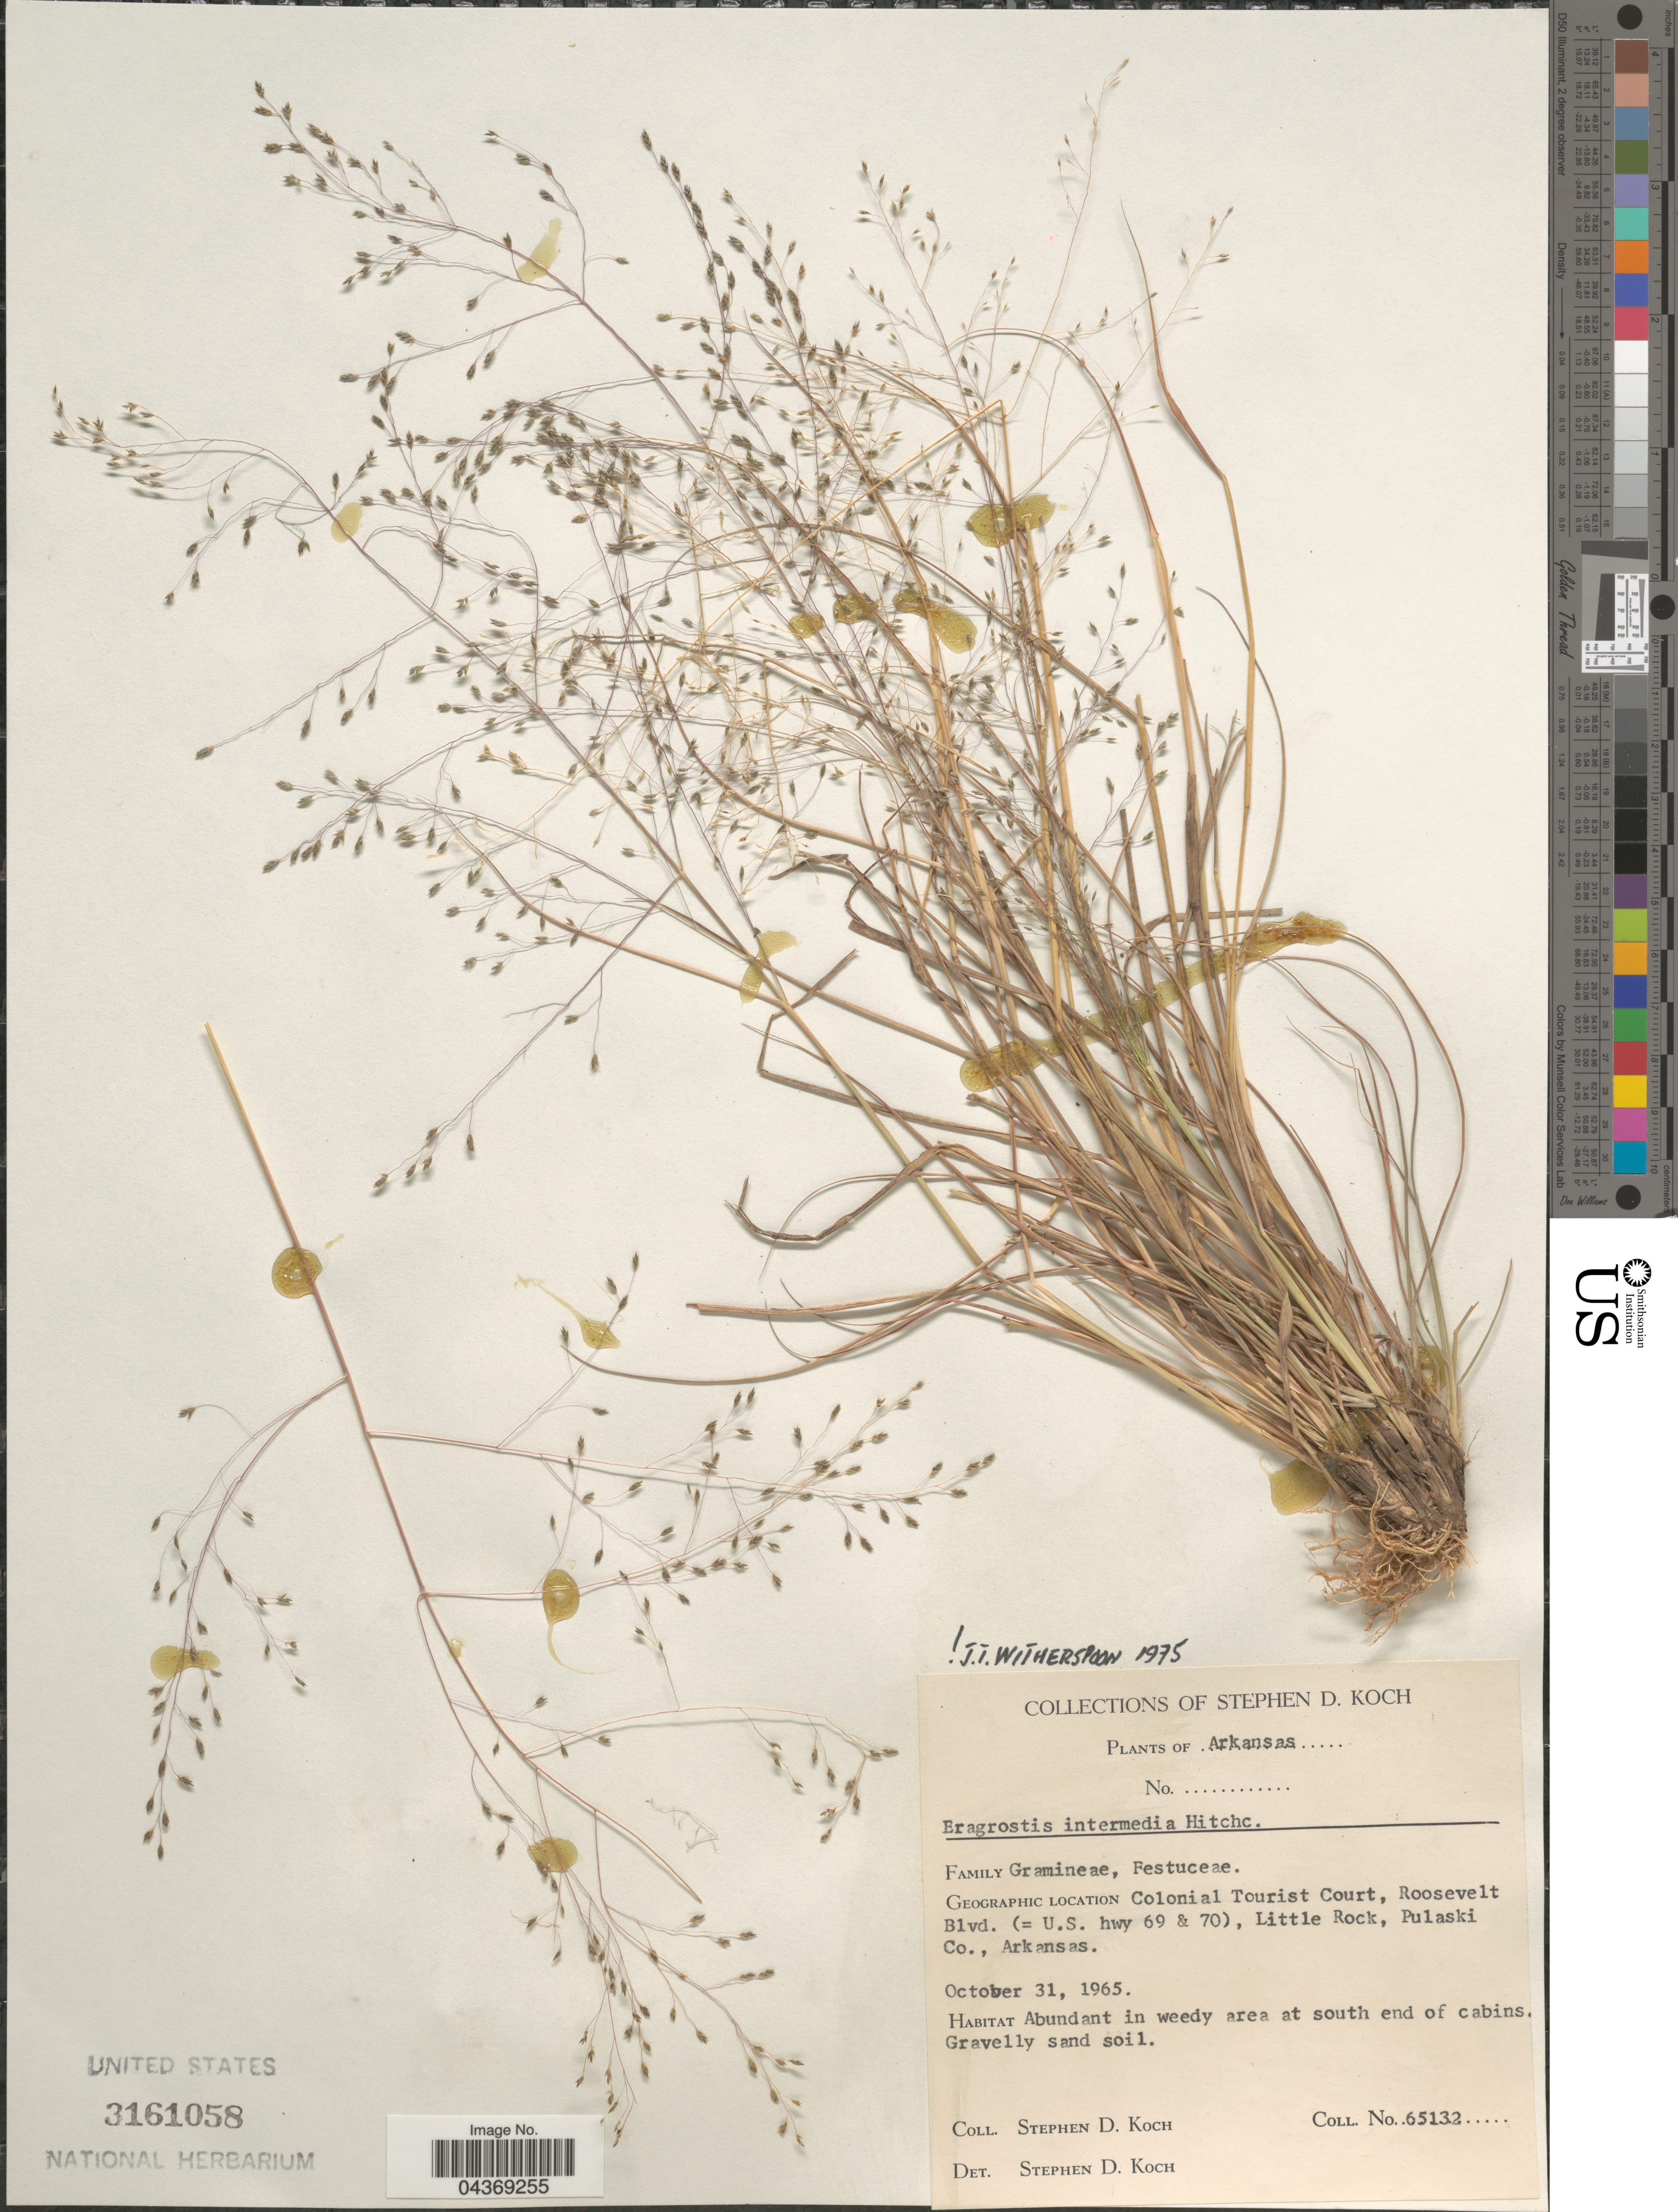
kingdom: Plantae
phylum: Tracheophyta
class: Liliopsida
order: Poales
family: Poaceae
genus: Eragrostis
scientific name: Eragrostis intermedia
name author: Hitchc.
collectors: S. D. Koch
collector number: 65132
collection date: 1965-10-31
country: United States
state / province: Arkansas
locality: Colonial Tourist Court, Roosevelt Blvd. (=U.S. hwy 69 & 70), Little Rock, Pulaski Co. Abundant in weedy area at south end of cabins.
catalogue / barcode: US 3161058